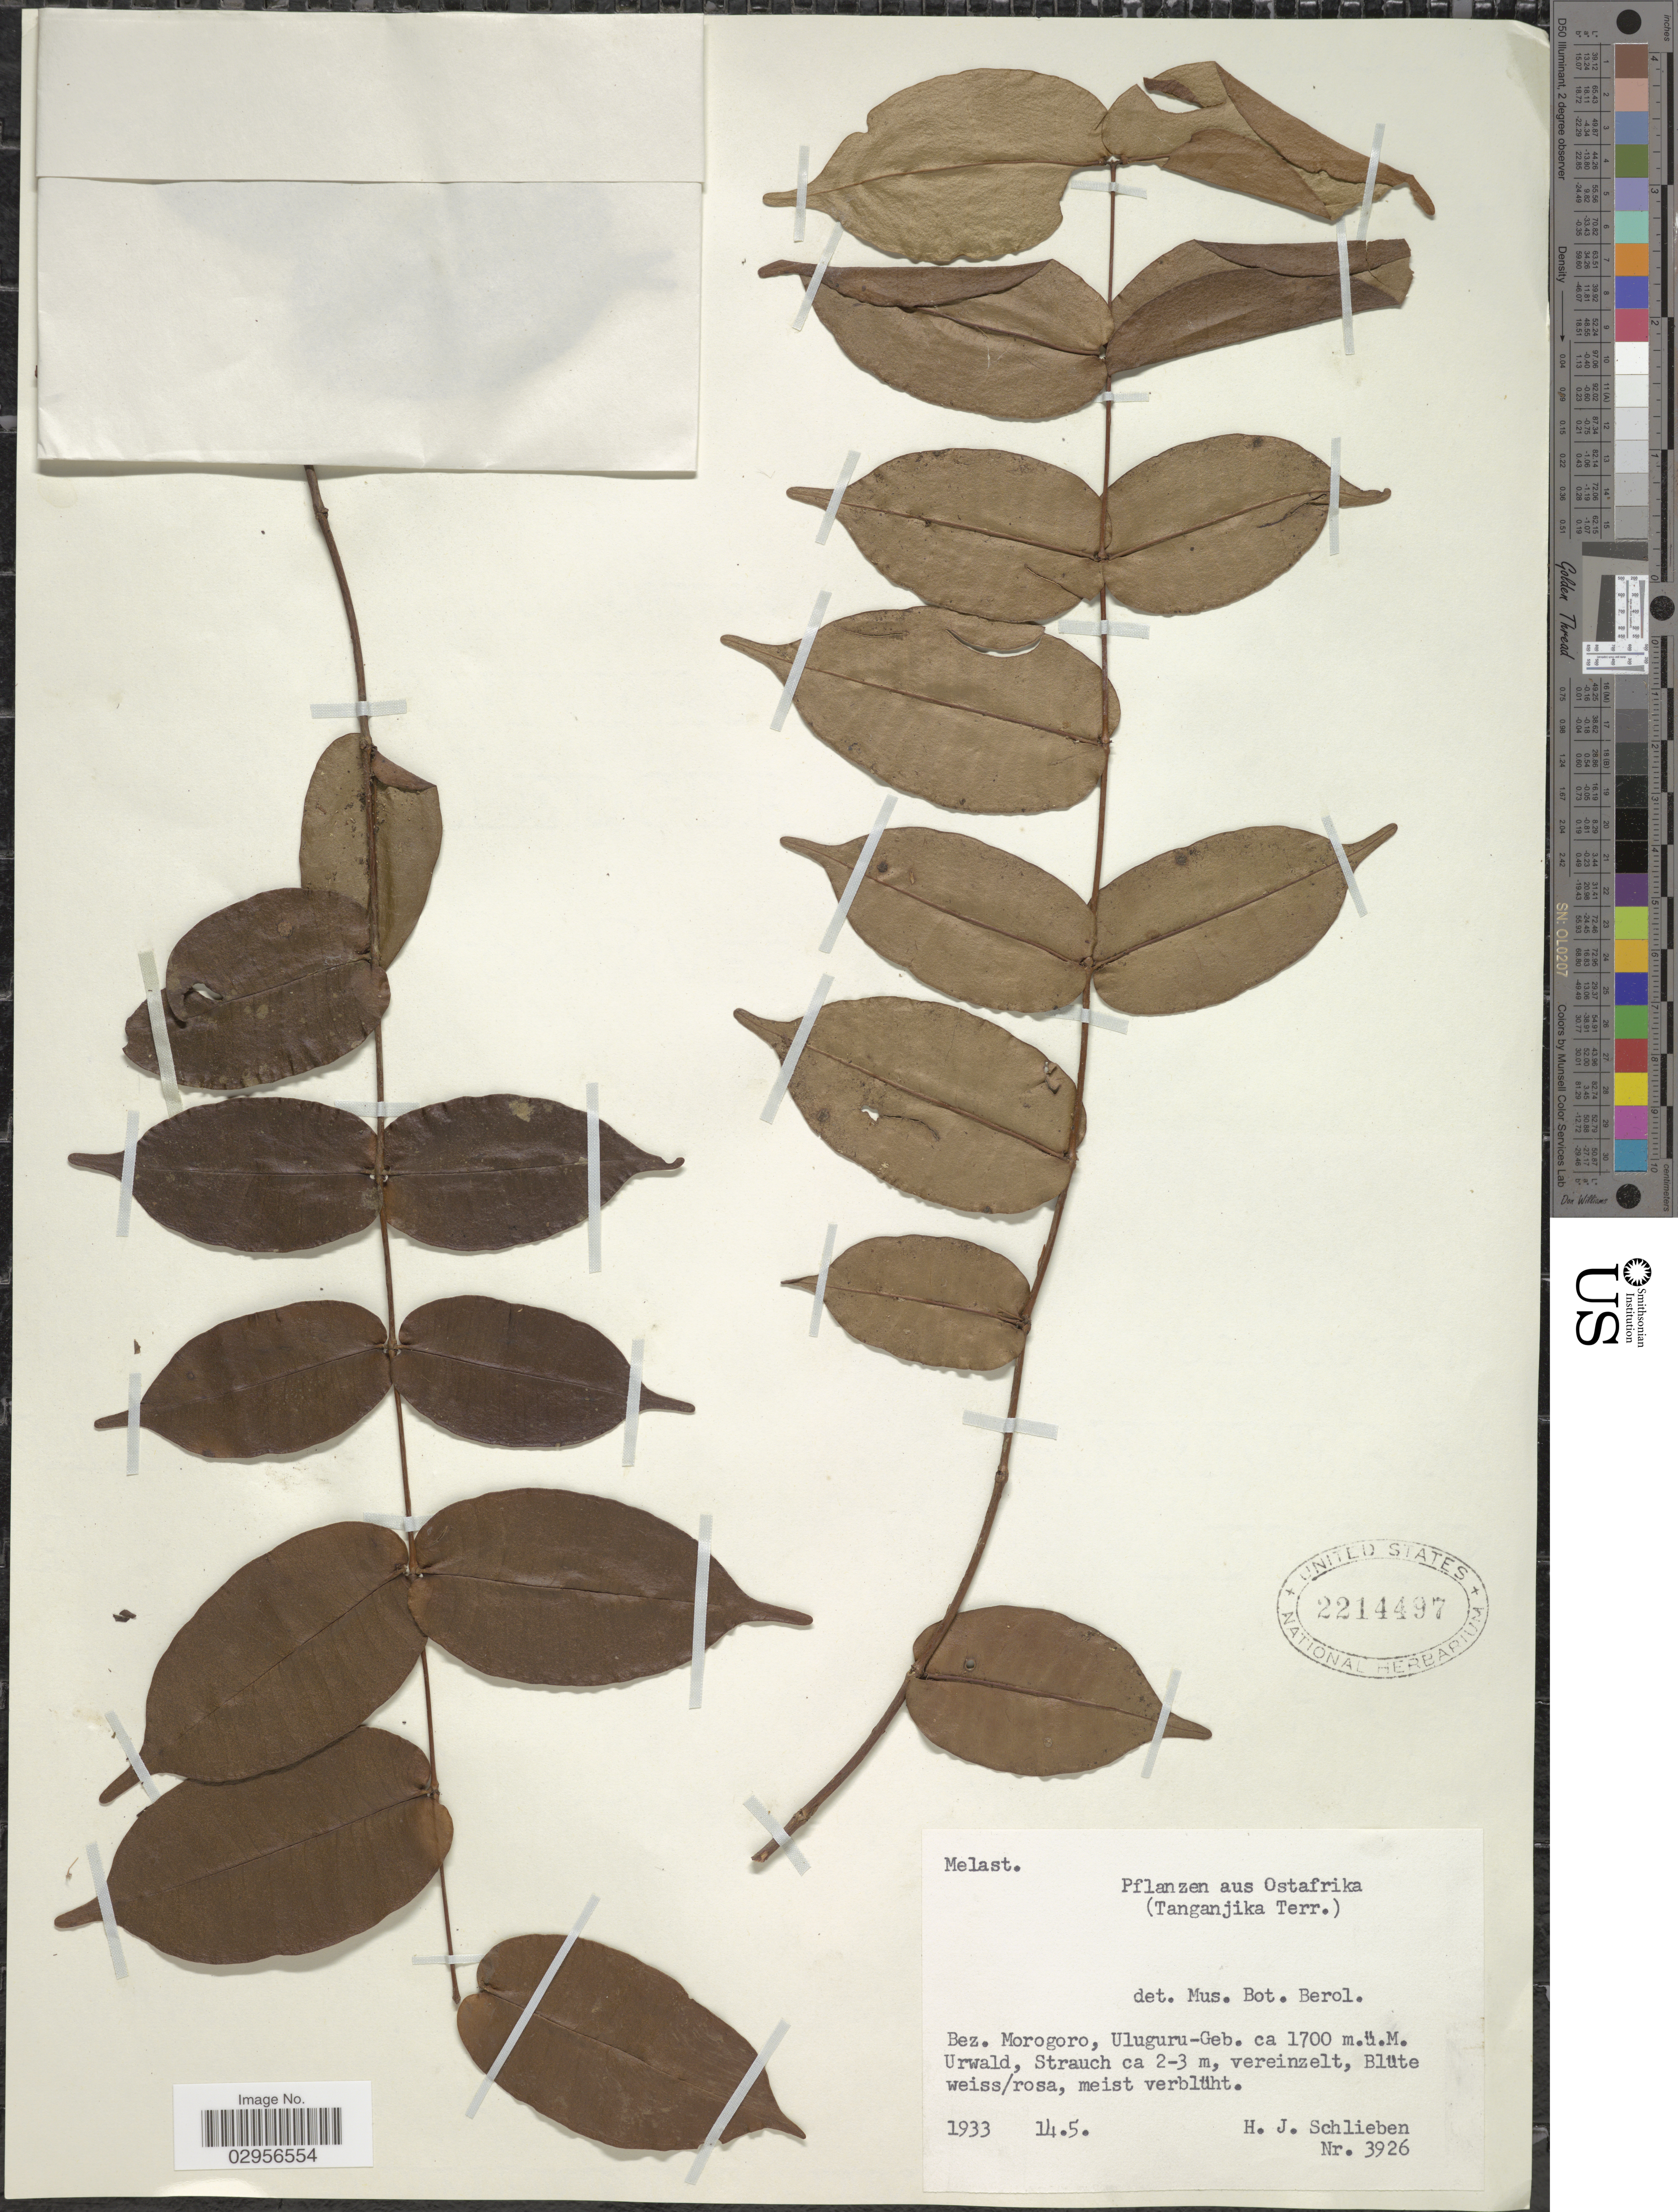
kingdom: Plantae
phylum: Tracheophyta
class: Magnoliopsida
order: Myrtales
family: Melastomataceae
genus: Memecylon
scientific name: Memecylon sp.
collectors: H. J. Schlieben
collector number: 3926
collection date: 1933-05-14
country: Tanzania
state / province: Morogoro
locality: Ostafrika (Tanganjika Terr.), Bez. Morogoro, Uluguru-Geb.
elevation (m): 1700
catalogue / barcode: US 2214497